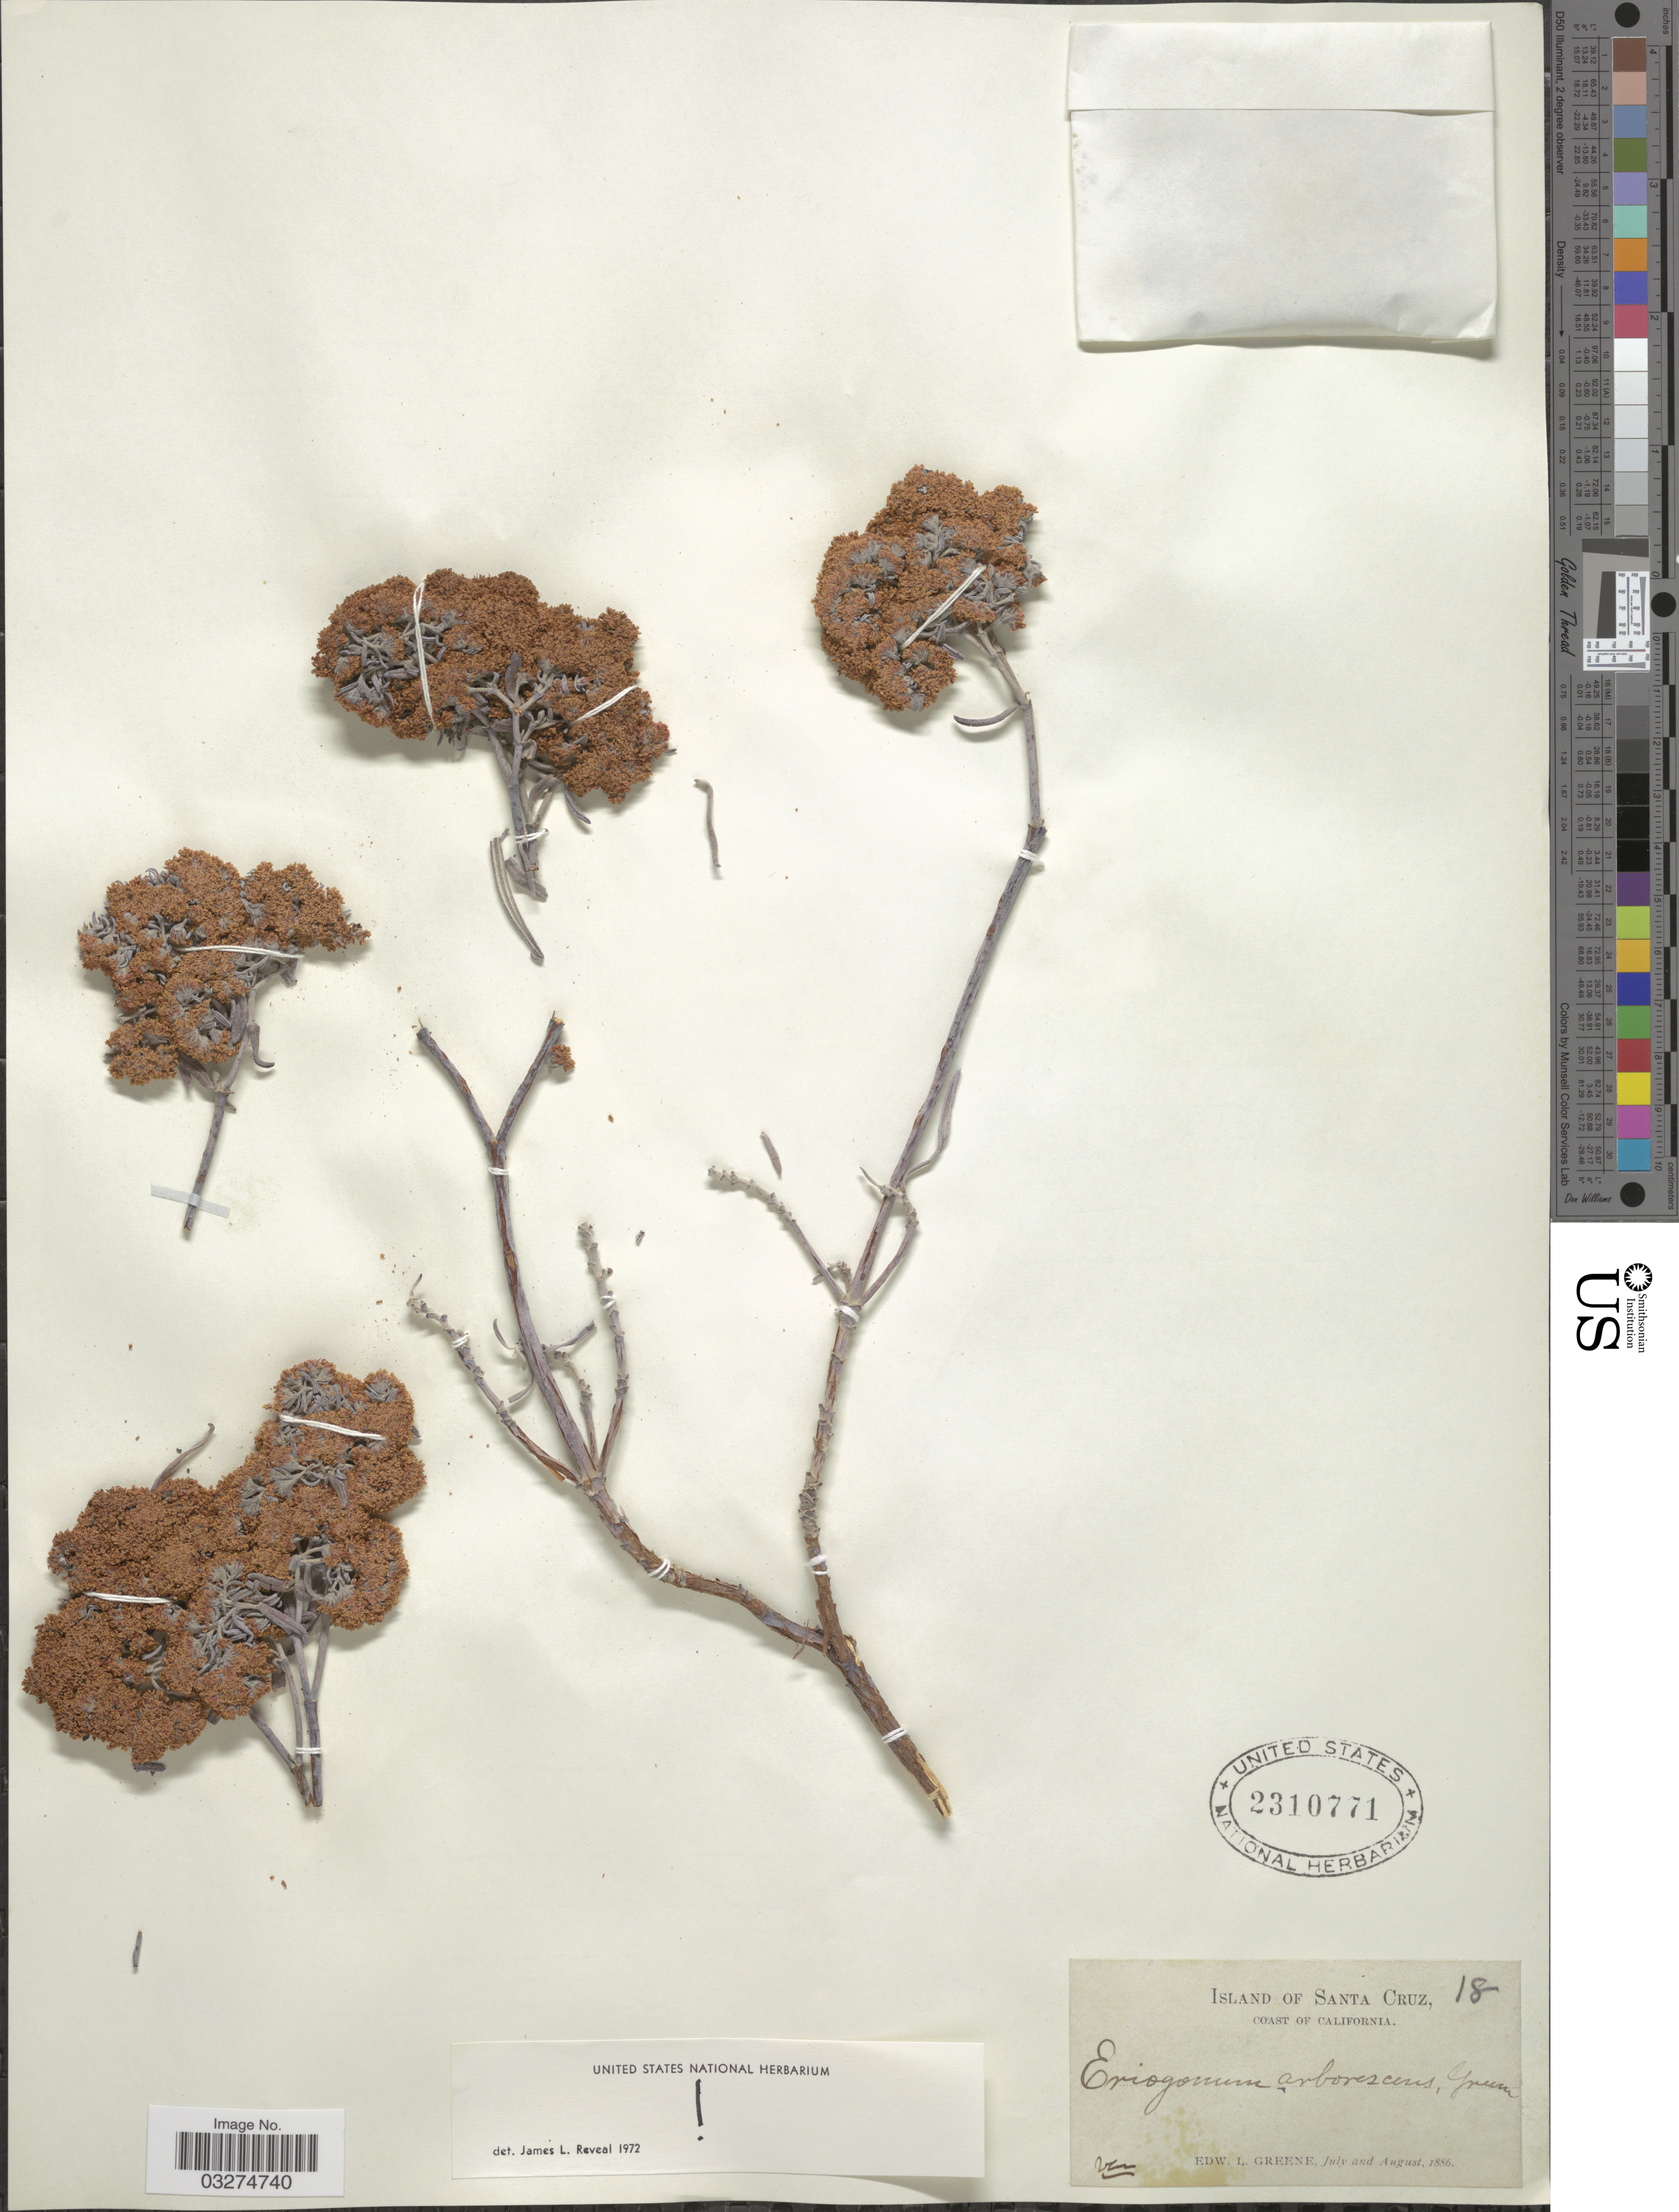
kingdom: Plantae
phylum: Tracheophyta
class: Magnoliopsida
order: Caryophyllales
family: Polygonaceae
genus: Eriogonum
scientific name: Eriogonum arborescens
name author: Greene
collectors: E. L. Greene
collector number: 18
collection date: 1886-07/1886-08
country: United States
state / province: California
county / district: Santa Barbara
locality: Island of Santa Cruz. Coast of California.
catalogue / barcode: US 2310771